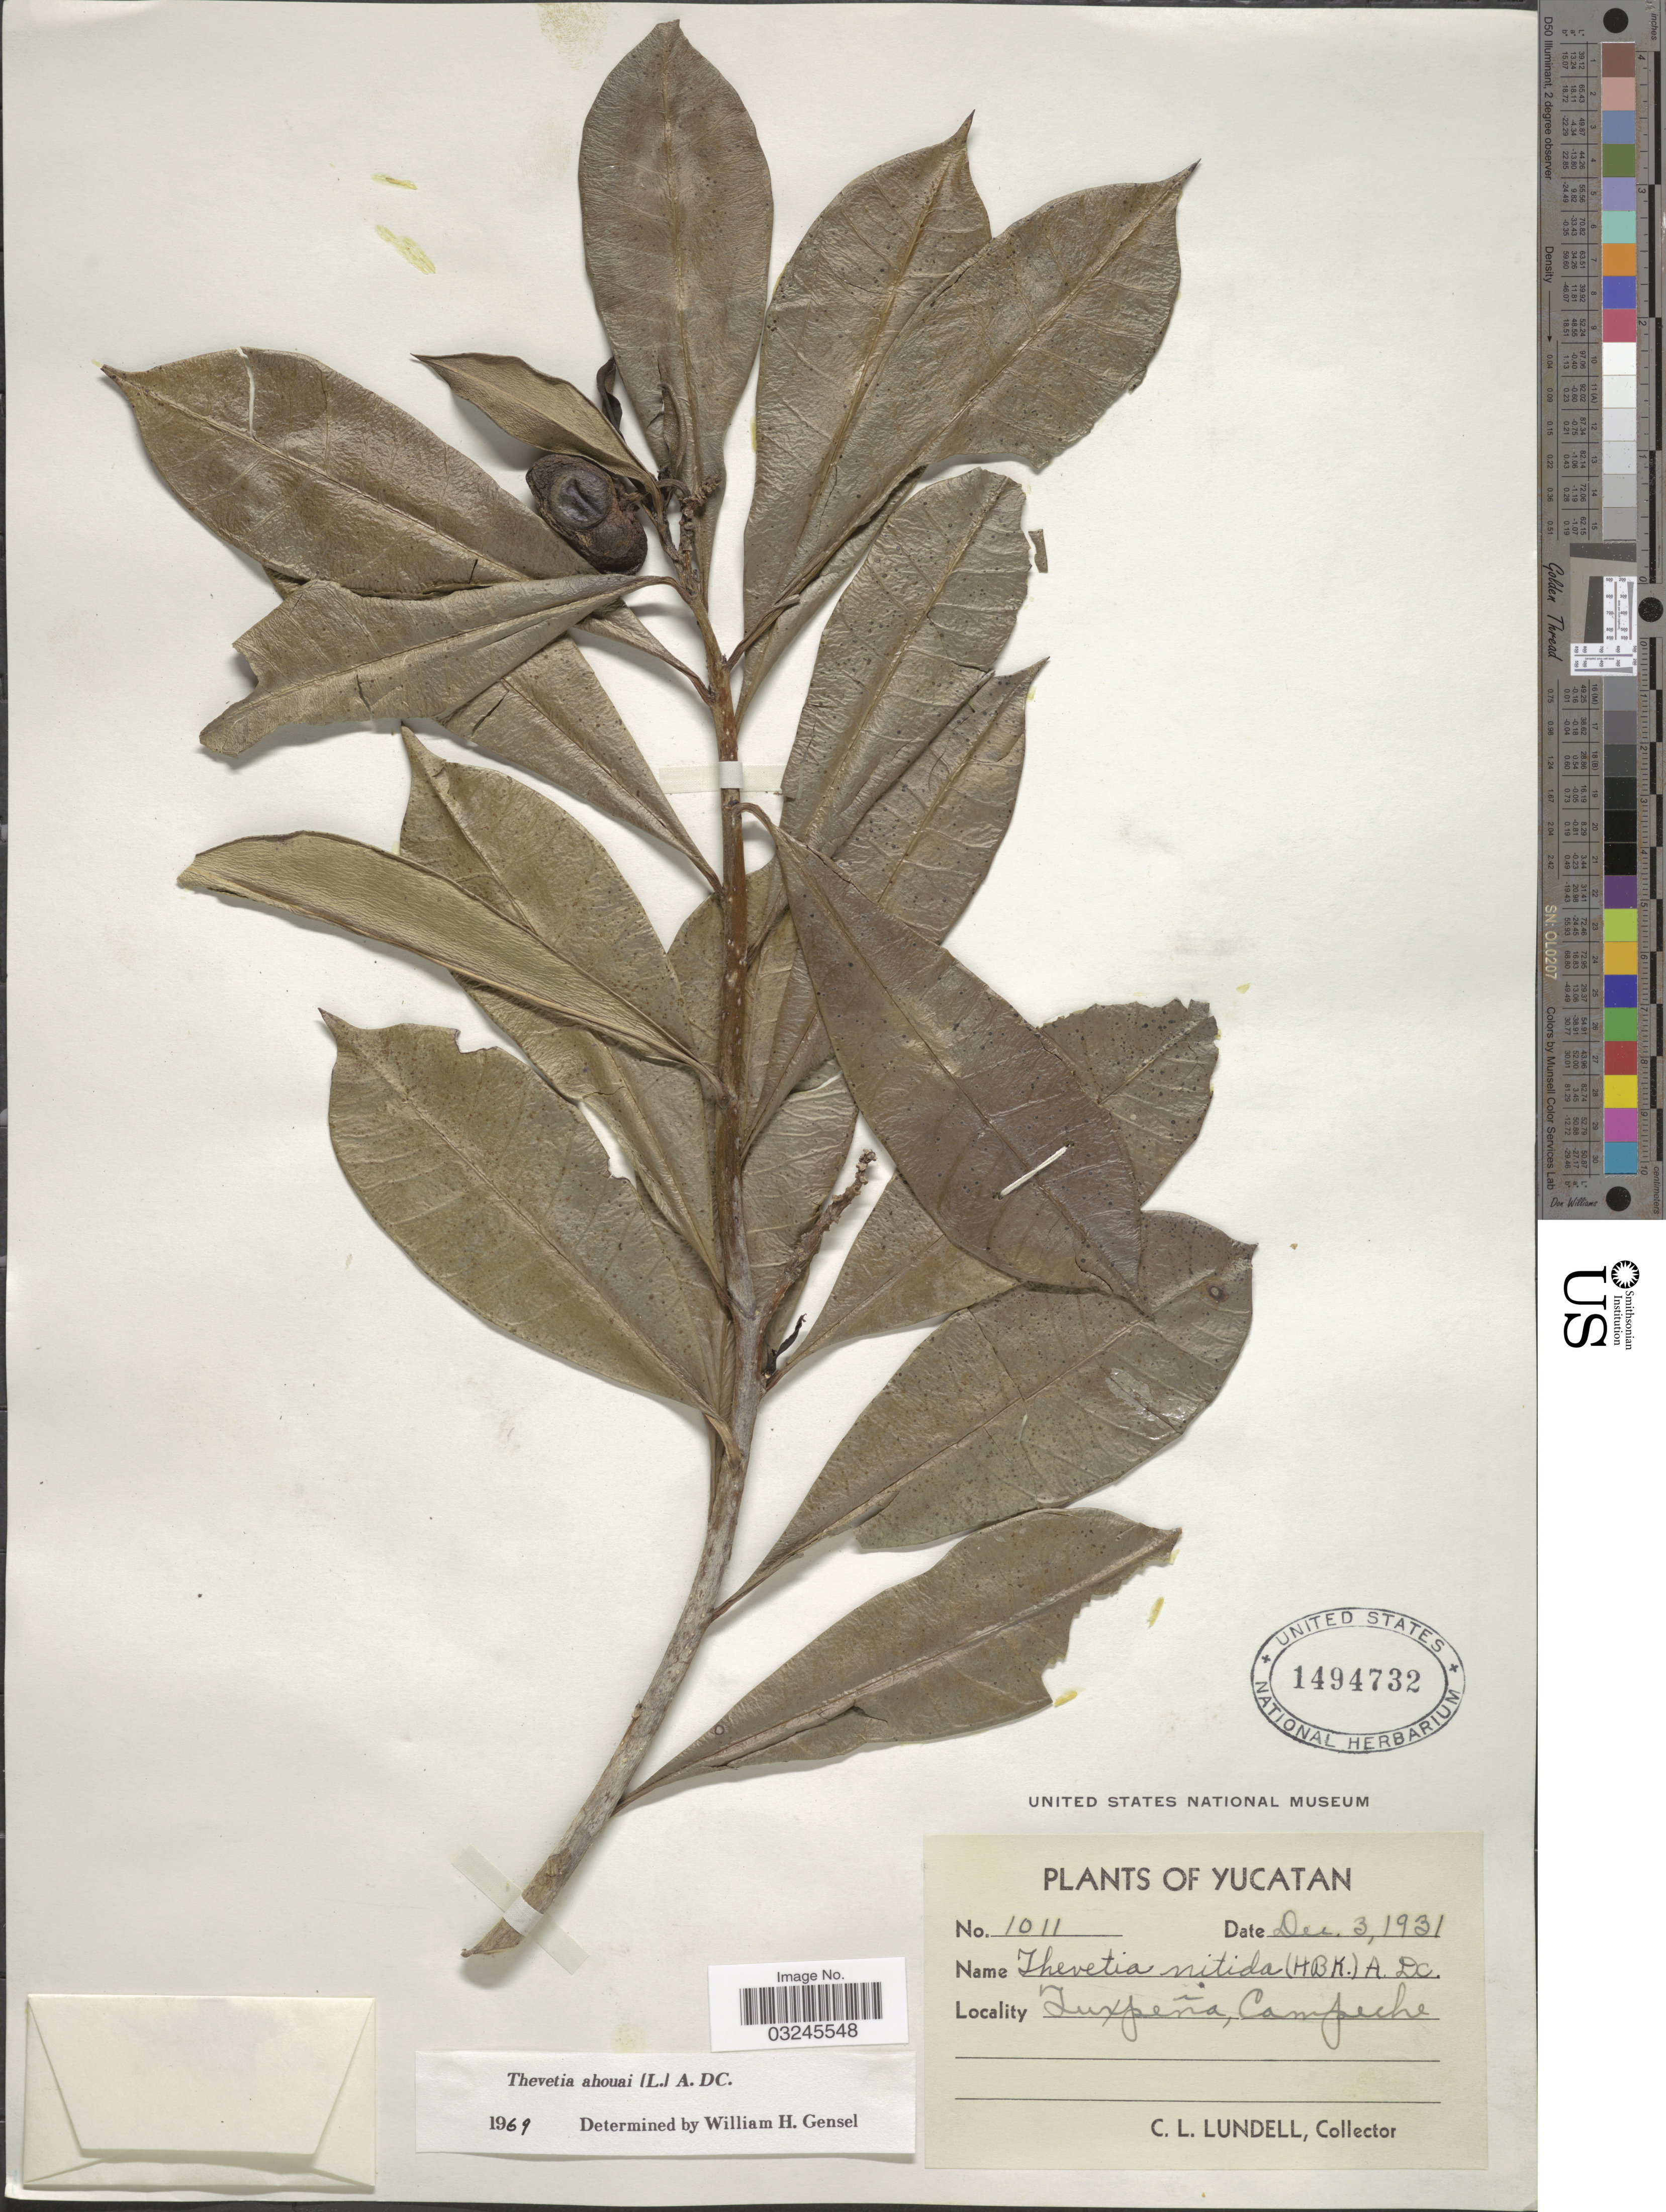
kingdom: Plantae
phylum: Tracheophyta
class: Magnoliopsida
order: Gentianales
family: Apocynaceae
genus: Thevetia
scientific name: Thevetia ahouai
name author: (L.) A. DC.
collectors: C. L. Lundell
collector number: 1011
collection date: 1931-12-03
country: Mexico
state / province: Campeche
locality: Tuxpeña.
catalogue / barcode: US 1494732